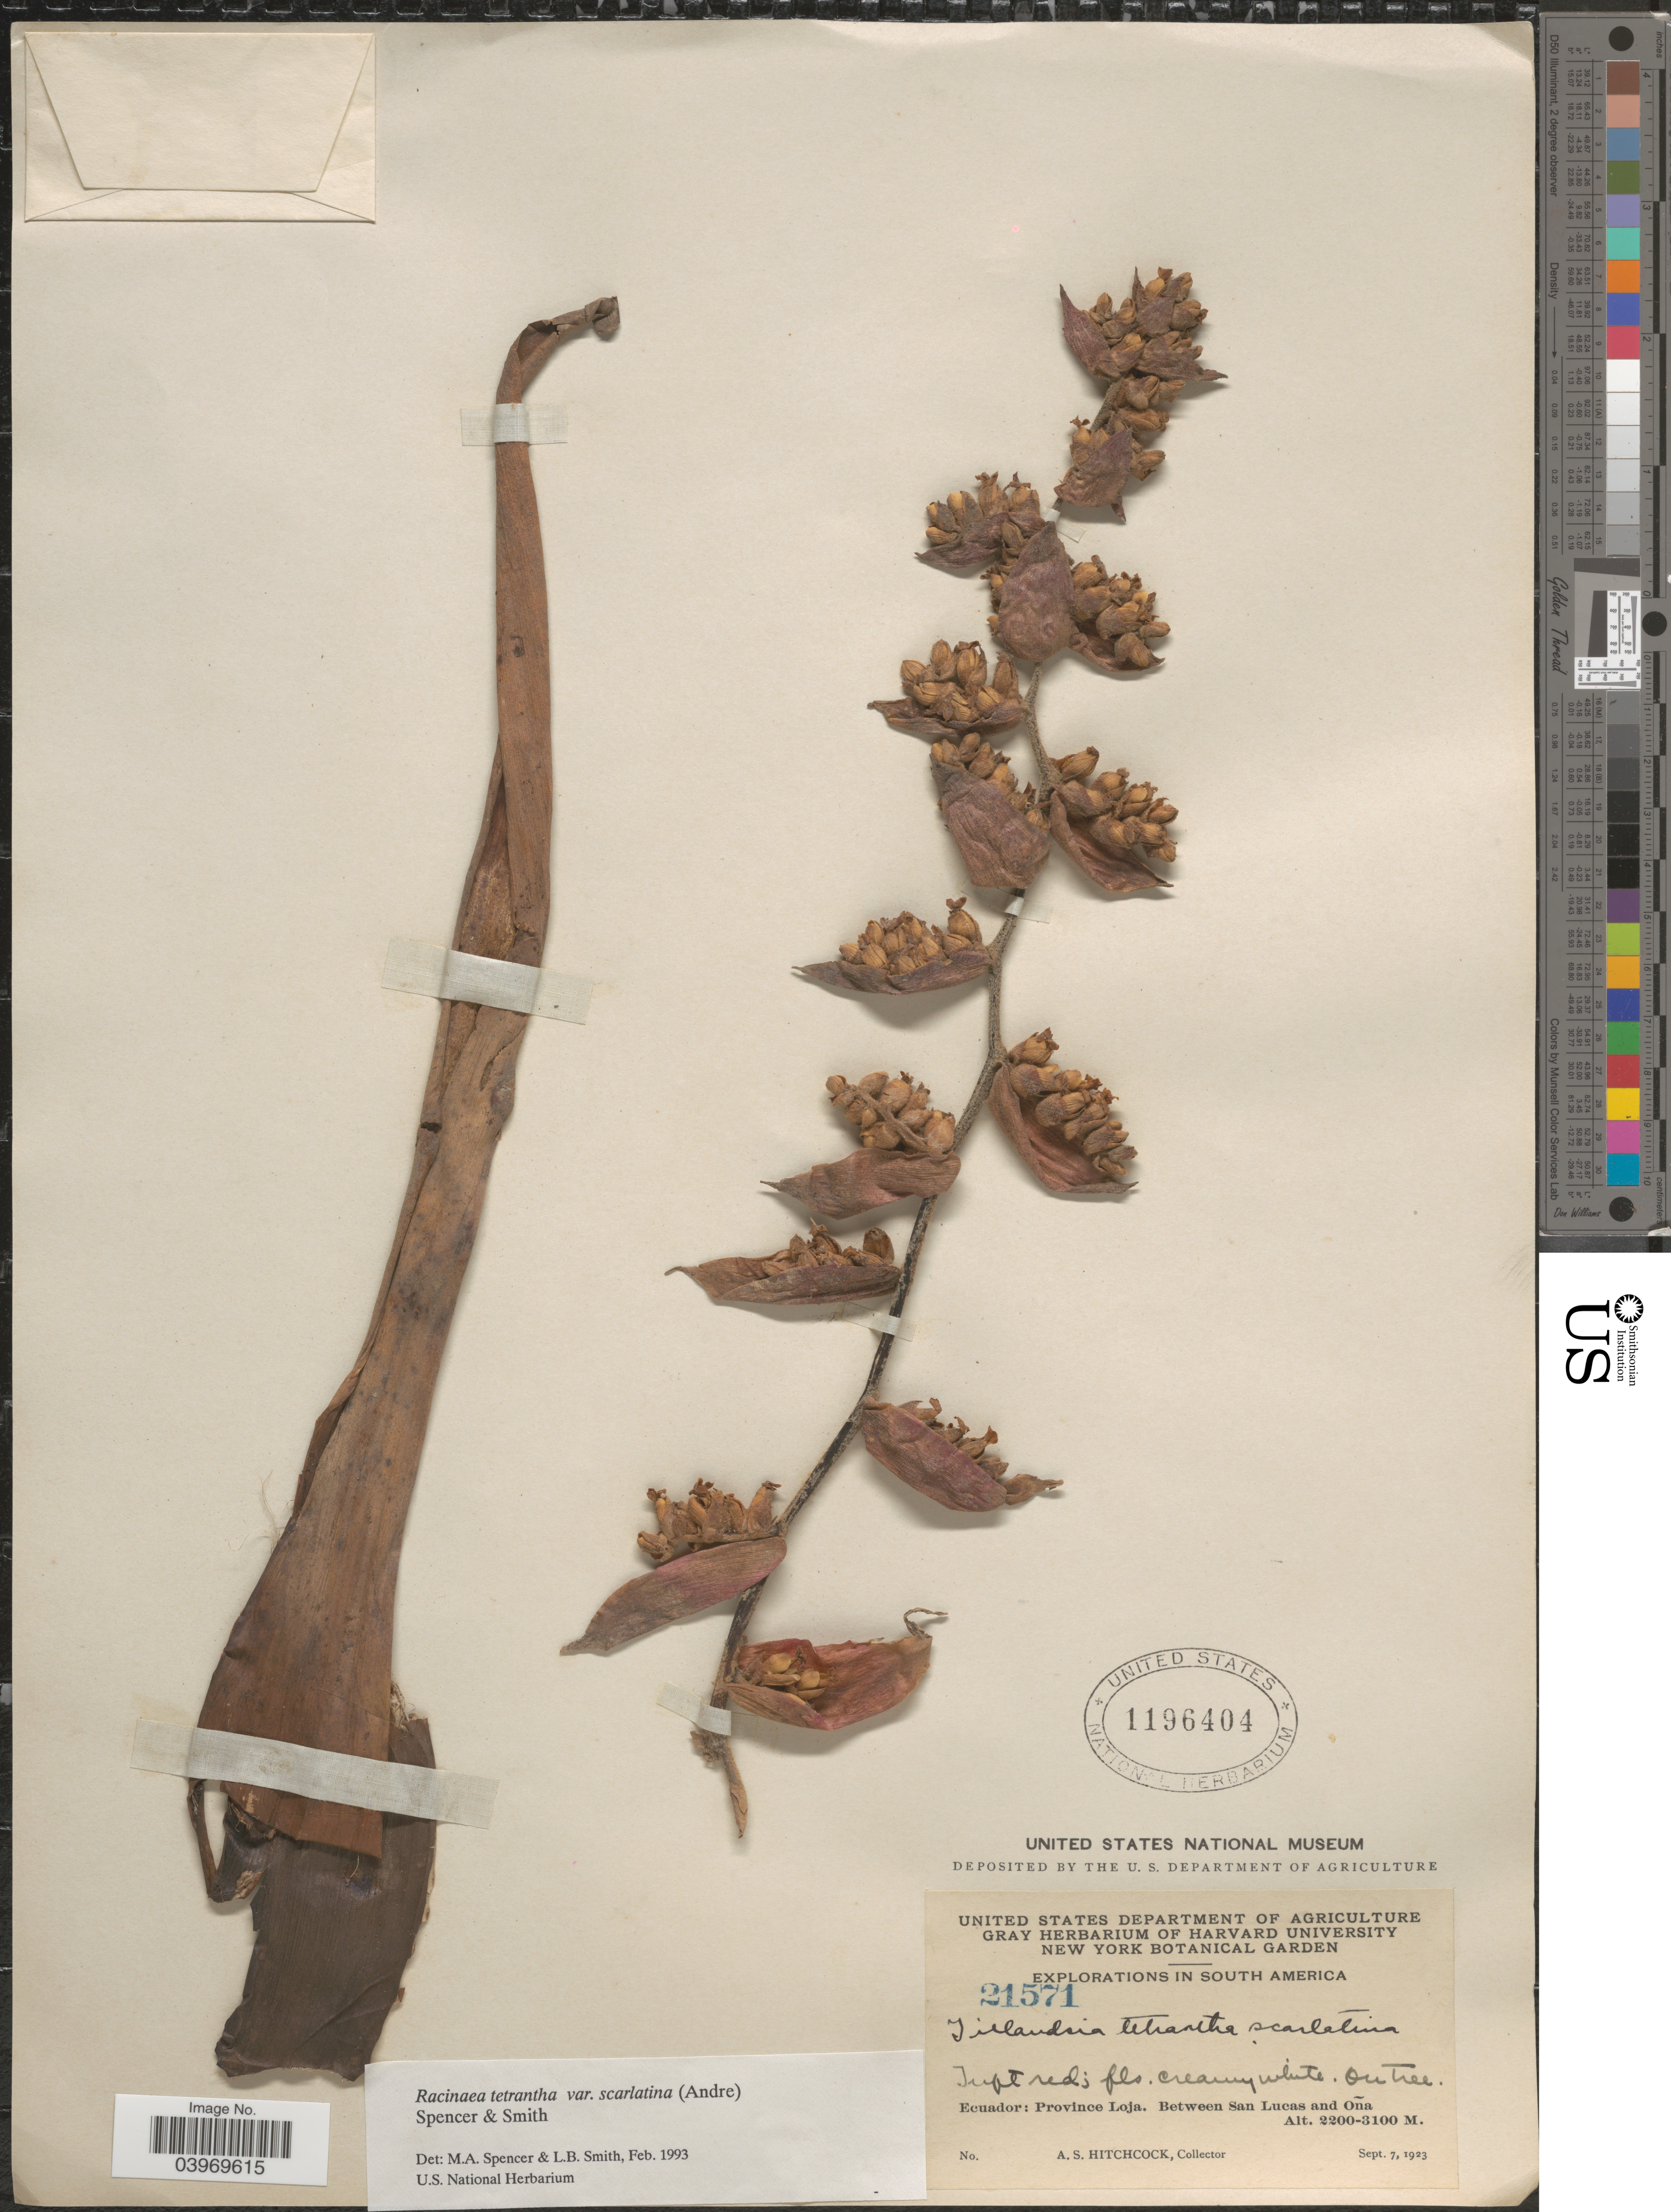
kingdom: Plantae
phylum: Tracheophyta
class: Liliopsida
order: Poales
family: Bromeliaceae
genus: Racinaea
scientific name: Racinaea tetrantha var. scarlatina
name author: (Ruiz & Pav.) M.A. Spencer & L.B. Sm.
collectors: A. S. Hitchcock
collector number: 21571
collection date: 1923-09-07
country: Ecuador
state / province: Loja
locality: Between San Lucas and Oña.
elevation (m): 2200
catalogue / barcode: US 1196404